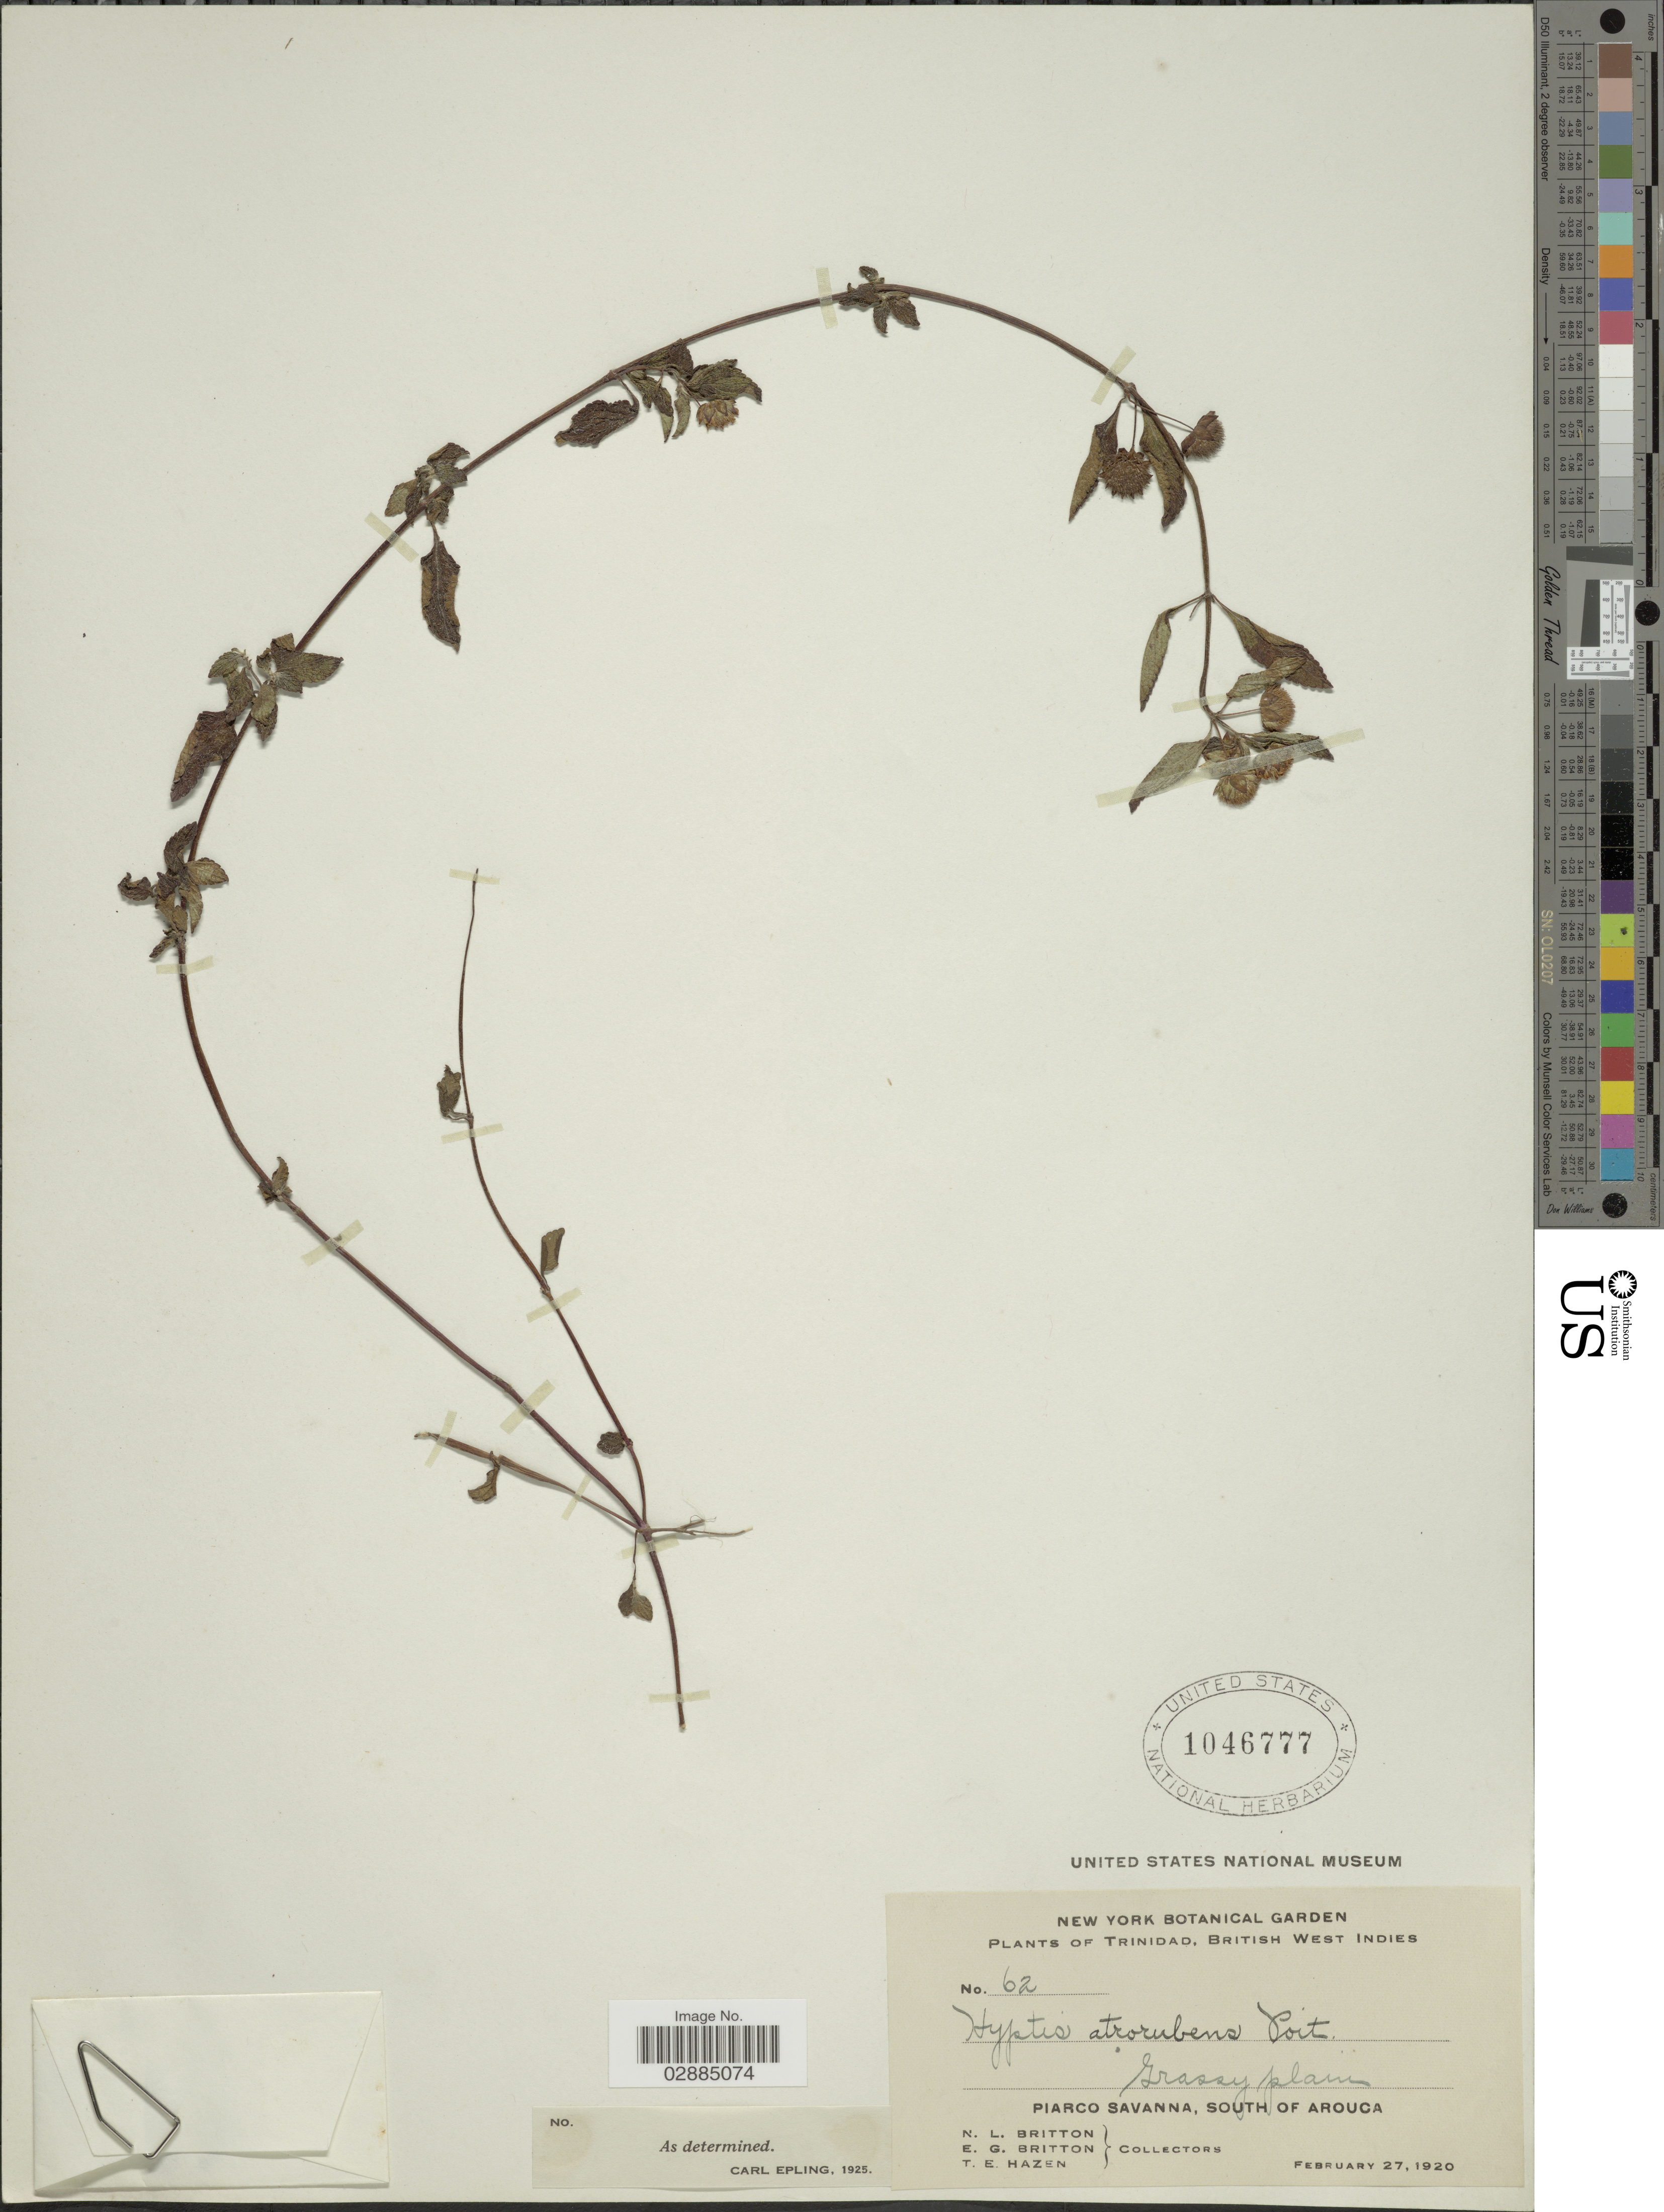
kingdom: Plantae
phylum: Tracheophyta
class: Magnoliopsida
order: Lamiales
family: Lamiaceae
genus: Hyptis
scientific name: Hyptis atrorubens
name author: Poit.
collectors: N. Britton, E. G. Britton & T. E. Hazen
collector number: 62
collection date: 1920-02-27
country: Trinidad and Tobago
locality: Trinidad, British West Indies, Piarco Savanna, South of Arouca,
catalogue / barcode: US 1046777